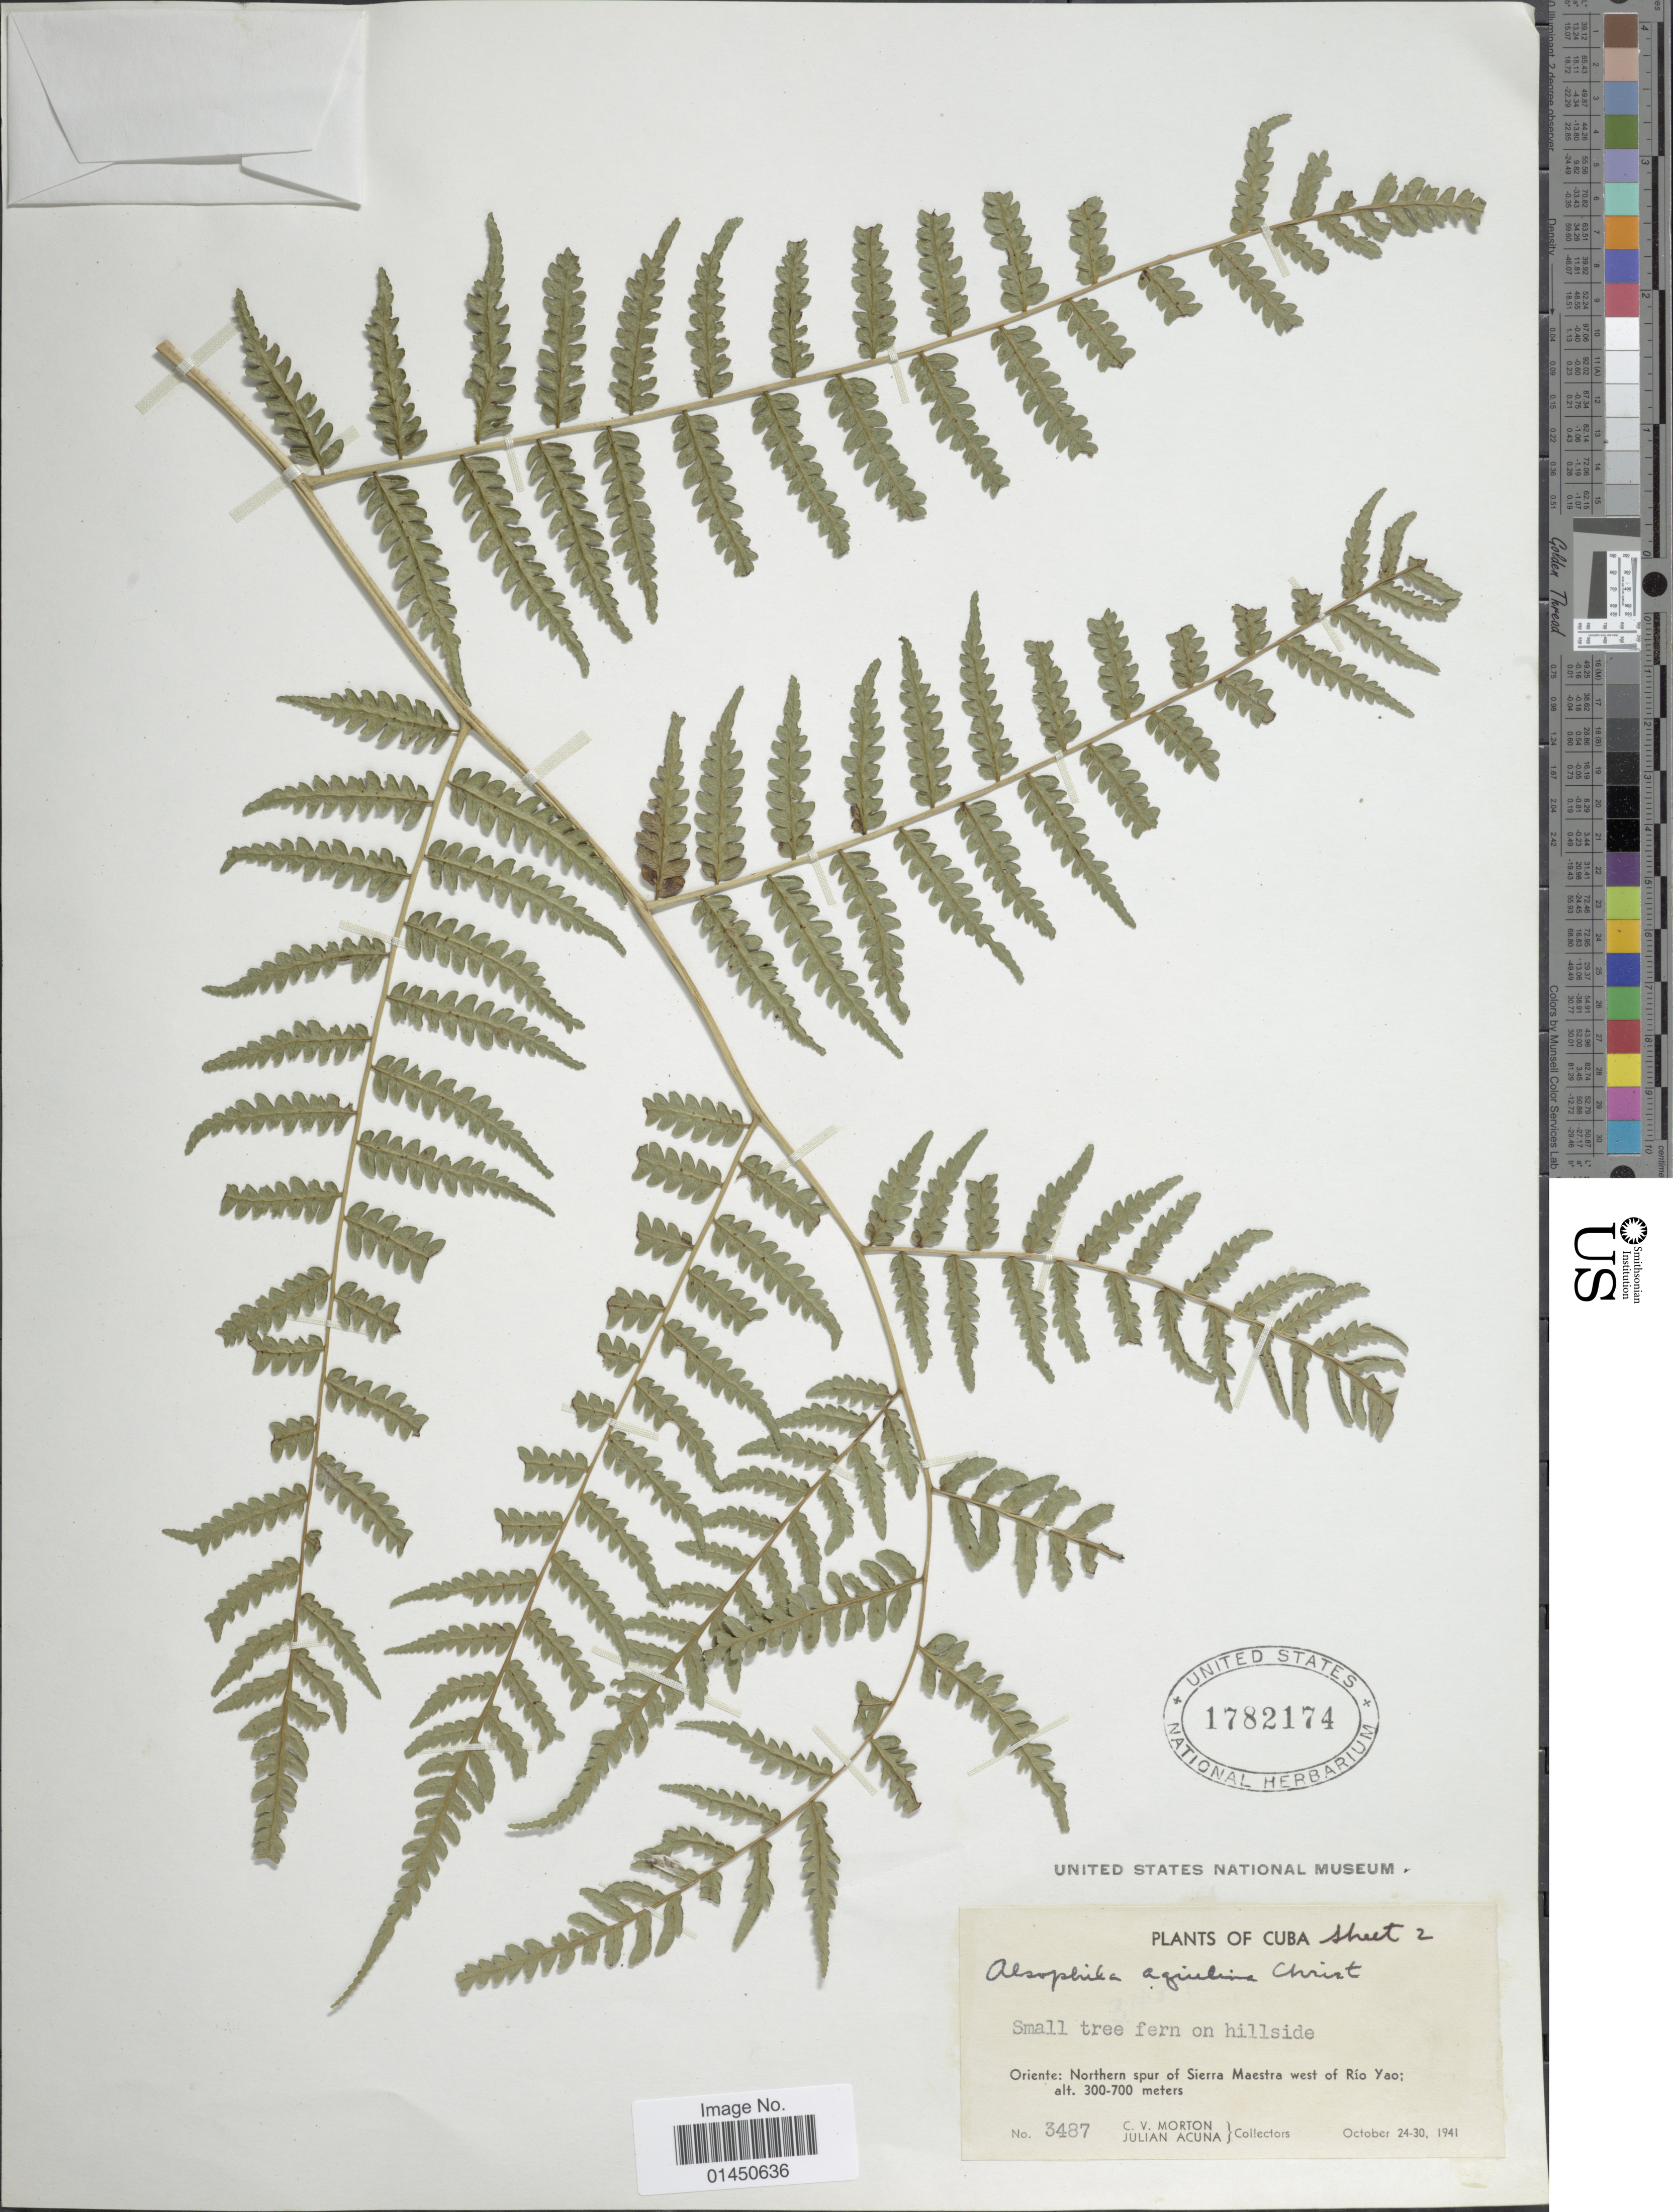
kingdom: Plantae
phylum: Tracheophyta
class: Polypodiopsida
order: Cyatheales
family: Cyatheaceae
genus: Cyathea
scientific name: Cyathea parvula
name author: (Jenman) Domin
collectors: C. V. Morton & J. B. Acuña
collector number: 3487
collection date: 1941-10-24/1941-10-30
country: Cuba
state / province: Oriente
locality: Northern spur of Sierra Maestra west of Rio yao.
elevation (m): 300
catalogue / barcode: US 1782174